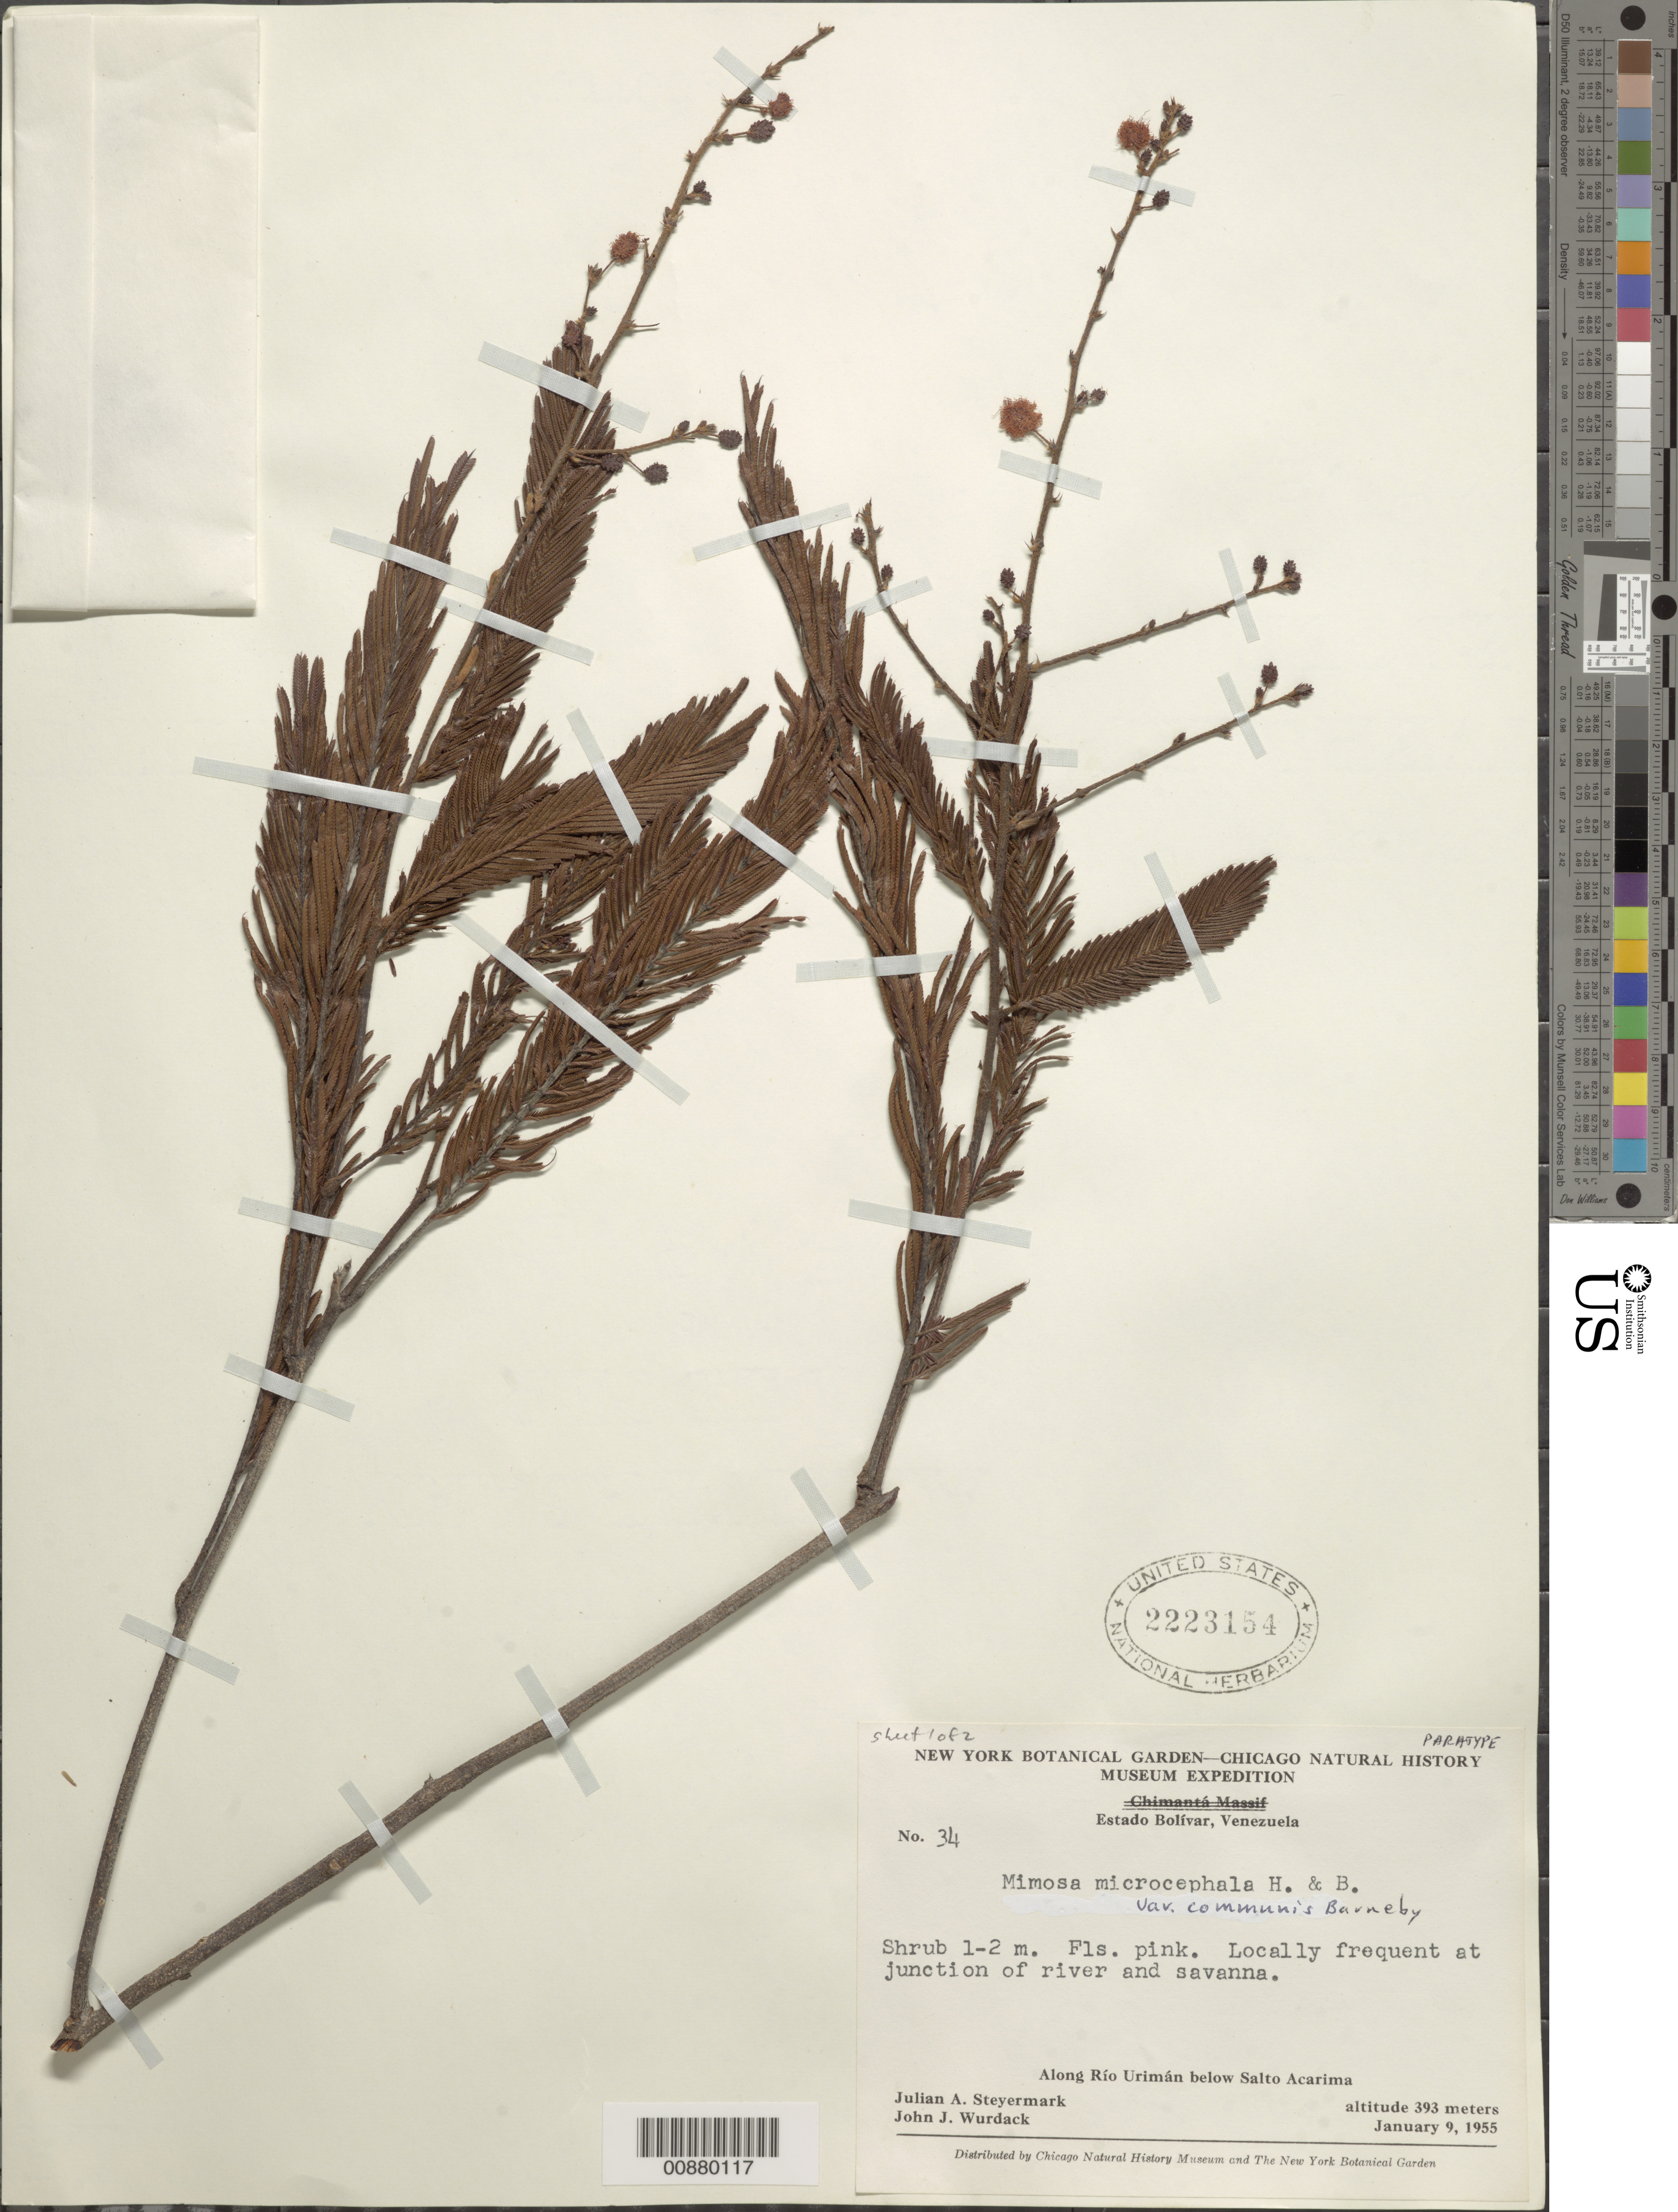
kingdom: Plantae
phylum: Tracheophyta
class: Magnoliopsida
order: Fabales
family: Fabaceae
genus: Mimosa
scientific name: Mimosa microcephala var. communis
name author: Barneby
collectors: J. Steyermark & J. J. Wurdack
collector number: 55 34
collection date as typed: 9-Jan-55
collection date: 1955-01-09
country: Venezuela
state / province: Bolívar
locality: Río Urimán, below Salto Acarima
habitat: Junction of river and savanna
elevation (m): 393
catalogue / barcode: US 2223154